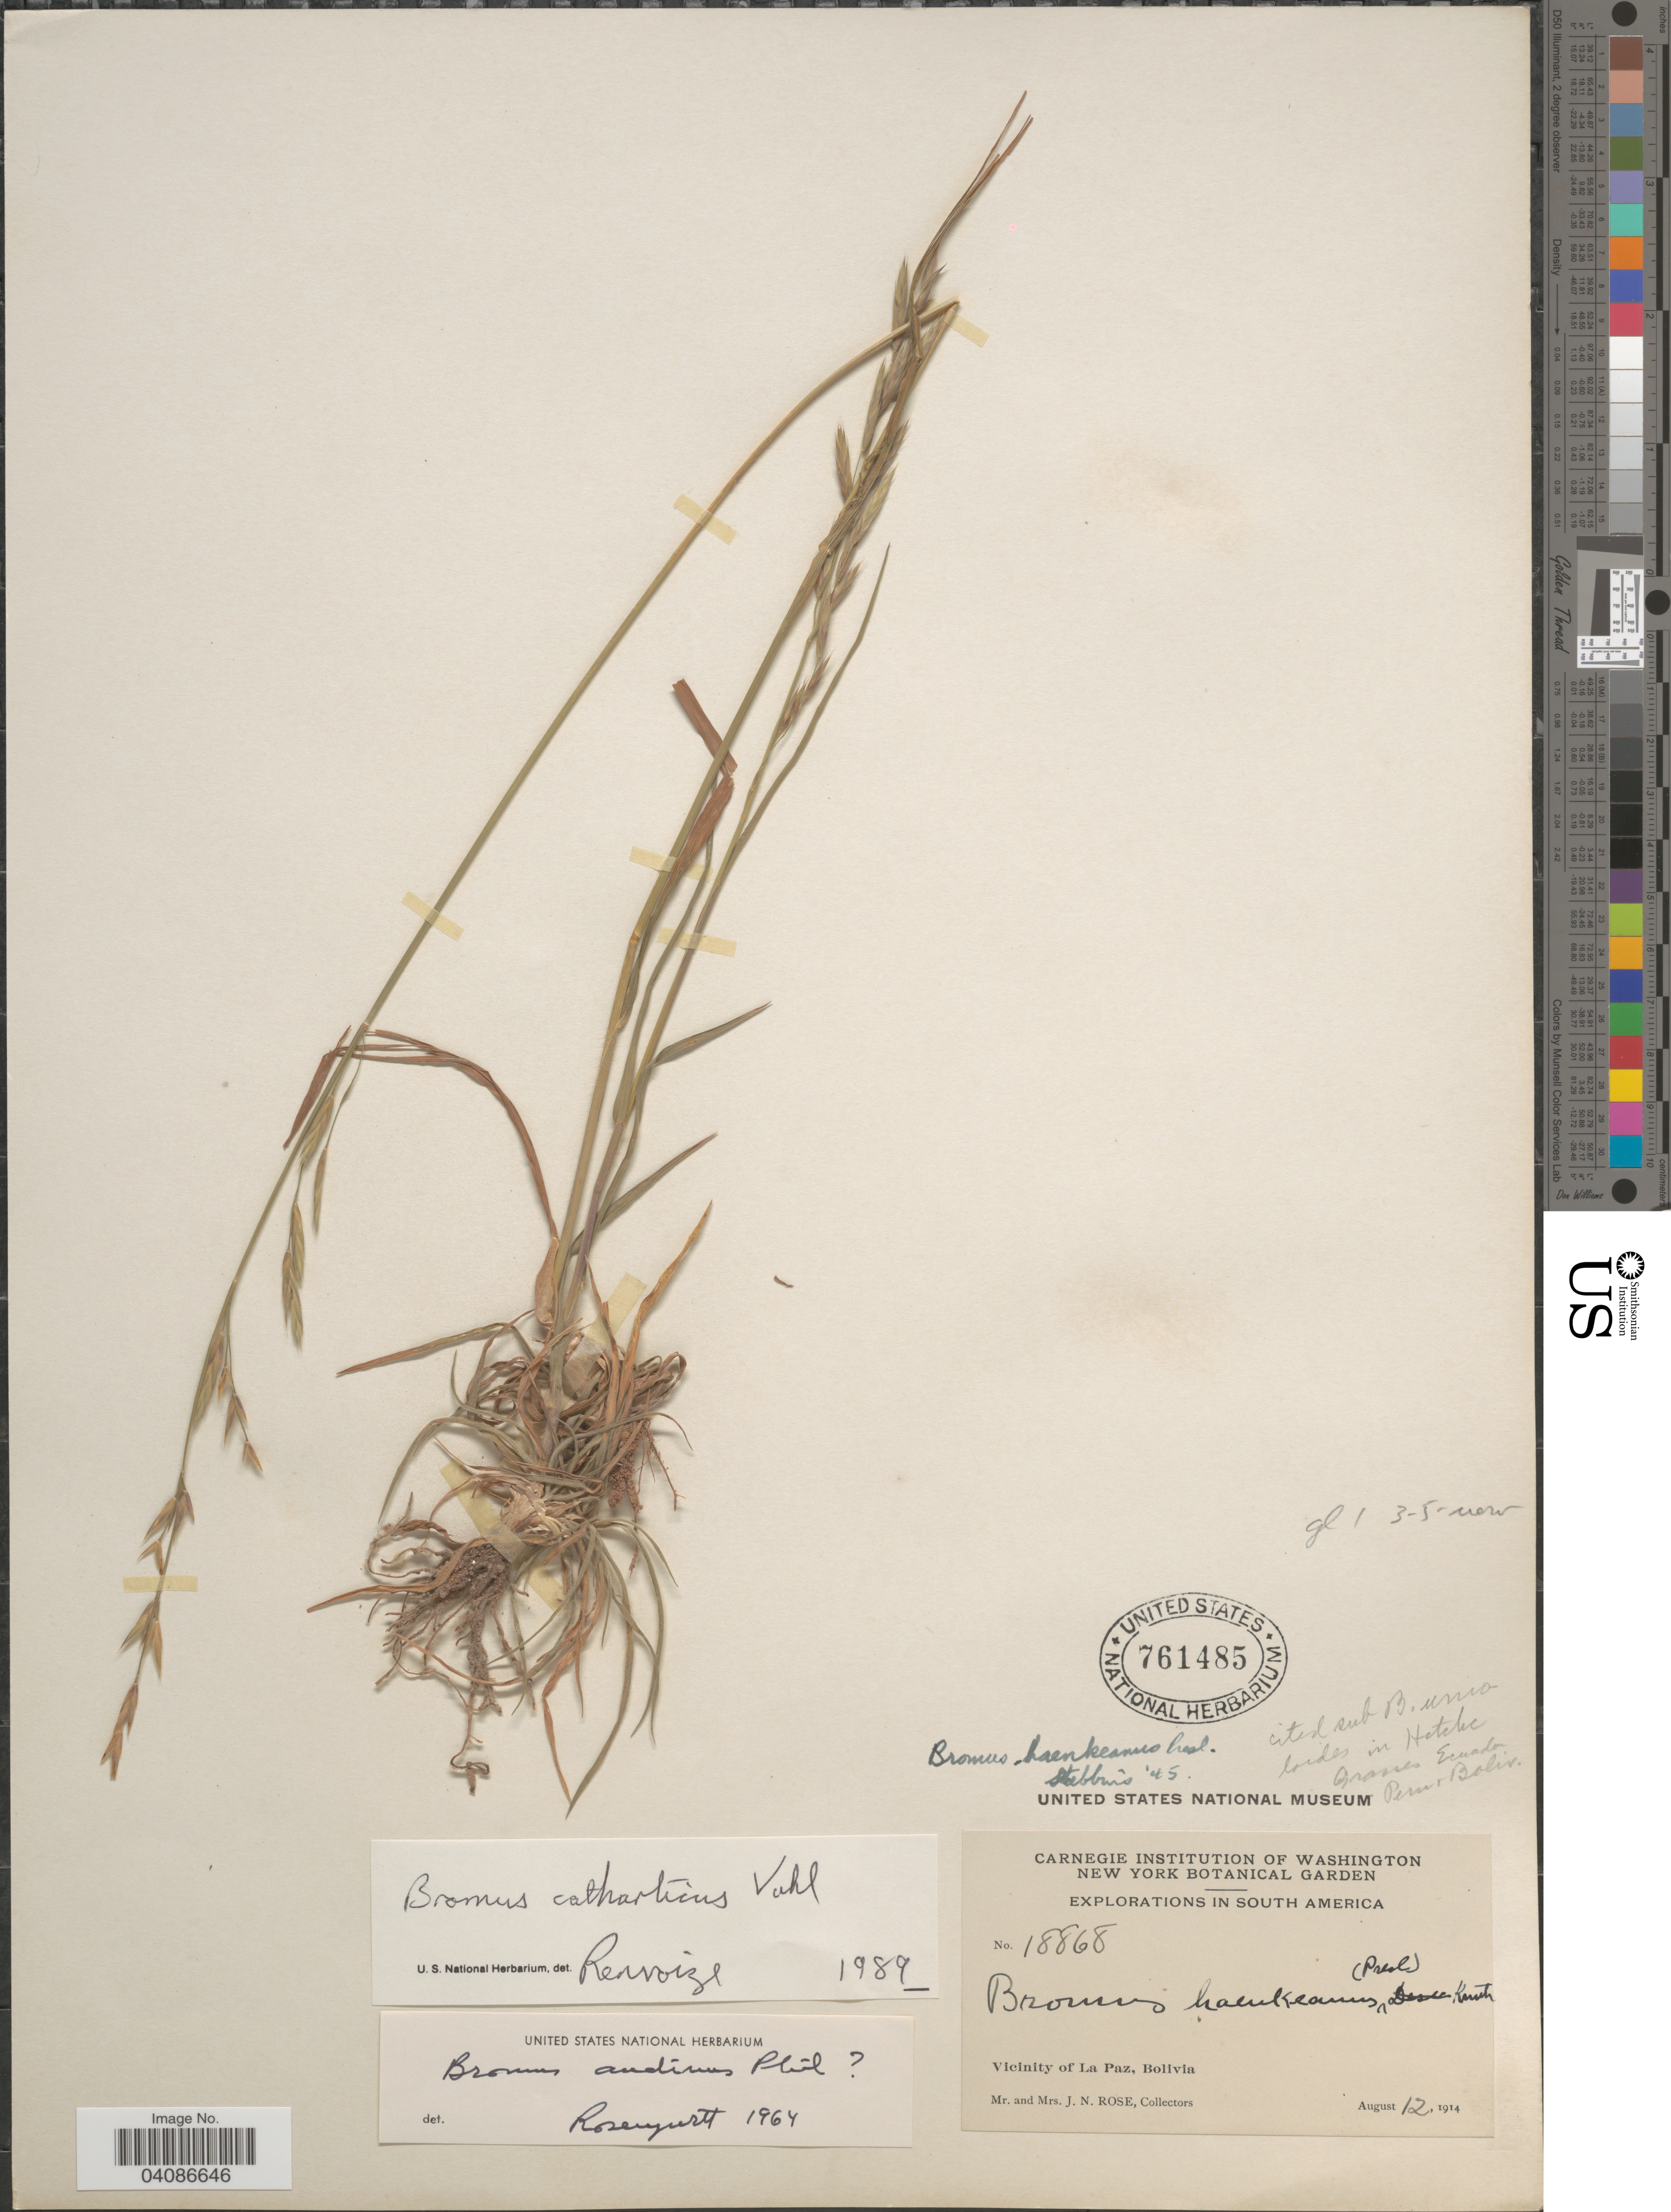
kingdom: Plantae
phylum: Tracheophyta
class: Liliopsida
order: Poales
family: Poaceae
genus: Bromus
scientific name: Bromus catharticus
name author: Vahl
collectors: J. N. Rose & L. B. Rose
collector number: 18868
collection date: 1914-08-12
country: Bolivia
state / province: La Paz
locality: Explorations in South America.Vicinity of La Paz.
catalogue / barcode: US 761485